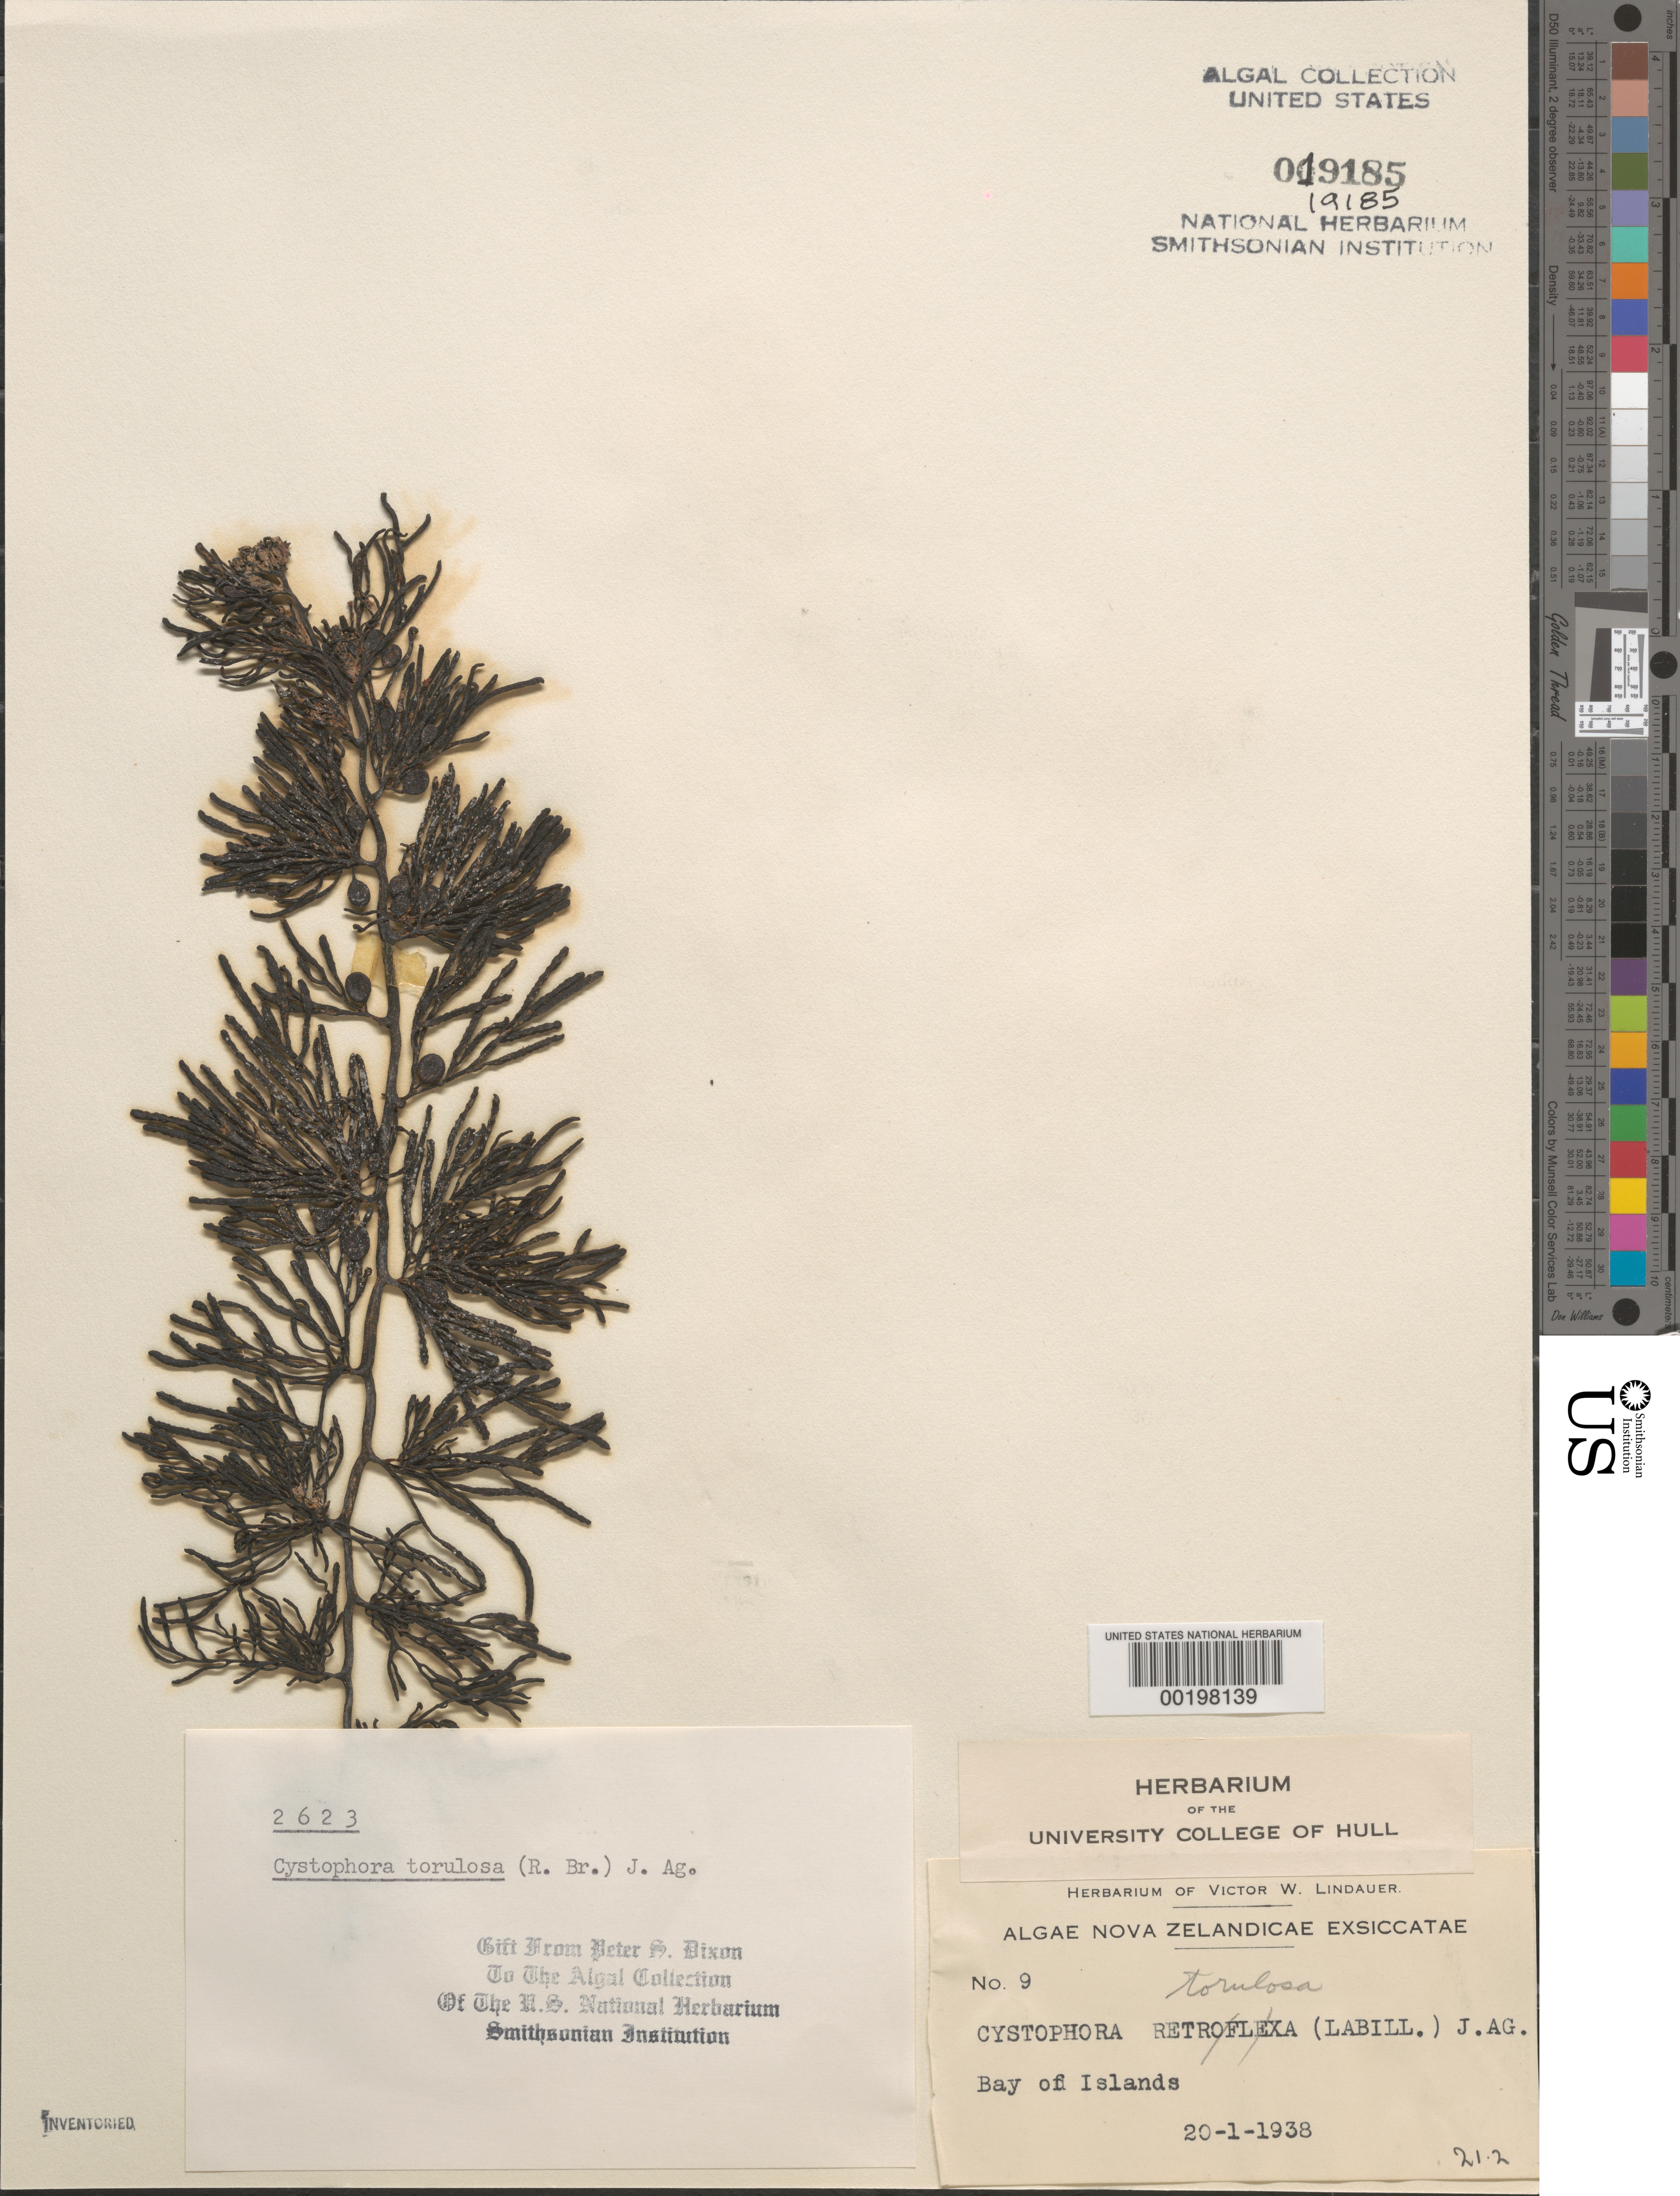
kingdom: Chromista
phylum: Ochrophyta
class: Phaeophyceae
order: Fucales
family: Sargassaceae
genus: Cystophora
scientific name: Cystophora torulosa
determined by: Dixon, P. S.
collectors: V. Lindauer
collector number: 9 & PSD 2623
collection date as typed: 20 Jan 1938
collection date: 1938-01-20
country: New Zealand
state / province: Northland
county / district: Far North District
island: North Island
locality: Bay of Islands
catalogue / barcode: US 19185